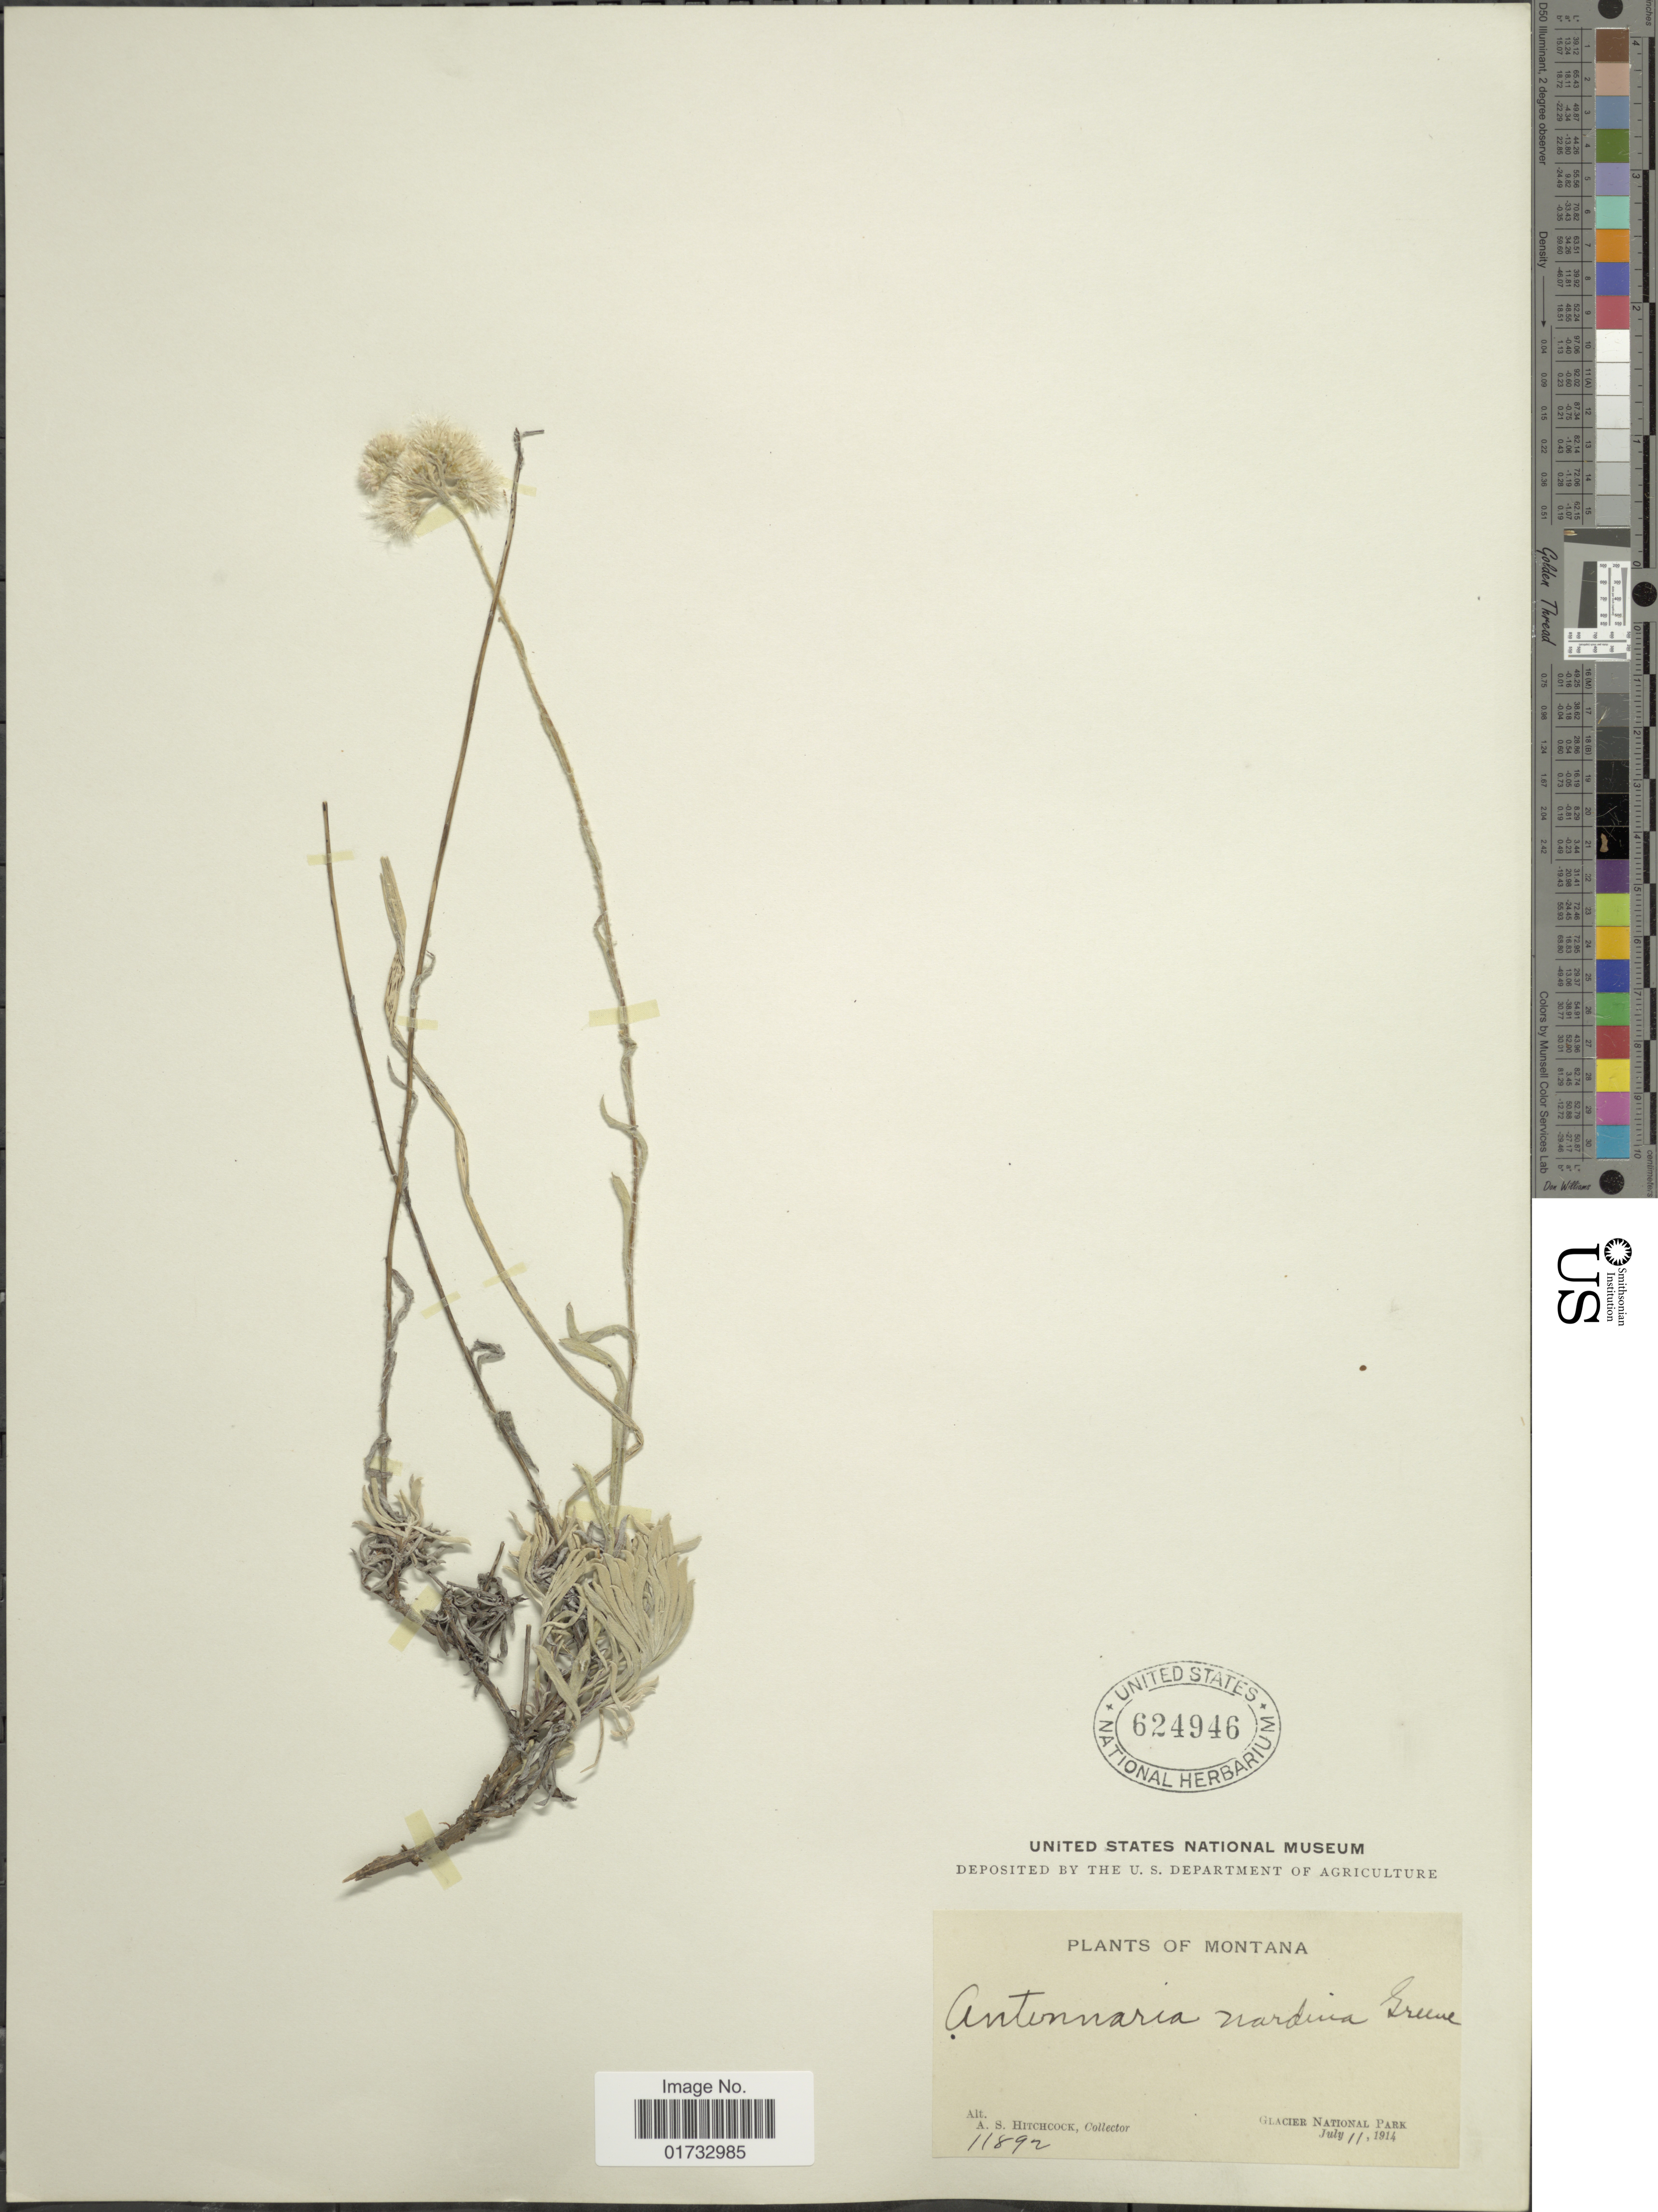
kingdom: Plantae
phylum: Tracheophyta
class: Magnoliopsida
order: Asterales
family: Asteraceae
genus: Antennaria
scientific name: Antennaria rosea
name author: Greene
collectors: A. S. Hitchcock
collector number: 11892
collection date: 1914-07-11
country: United States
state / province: Montana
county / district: Flathead / Glacier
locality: Glacier National Park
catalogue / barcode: US 624946